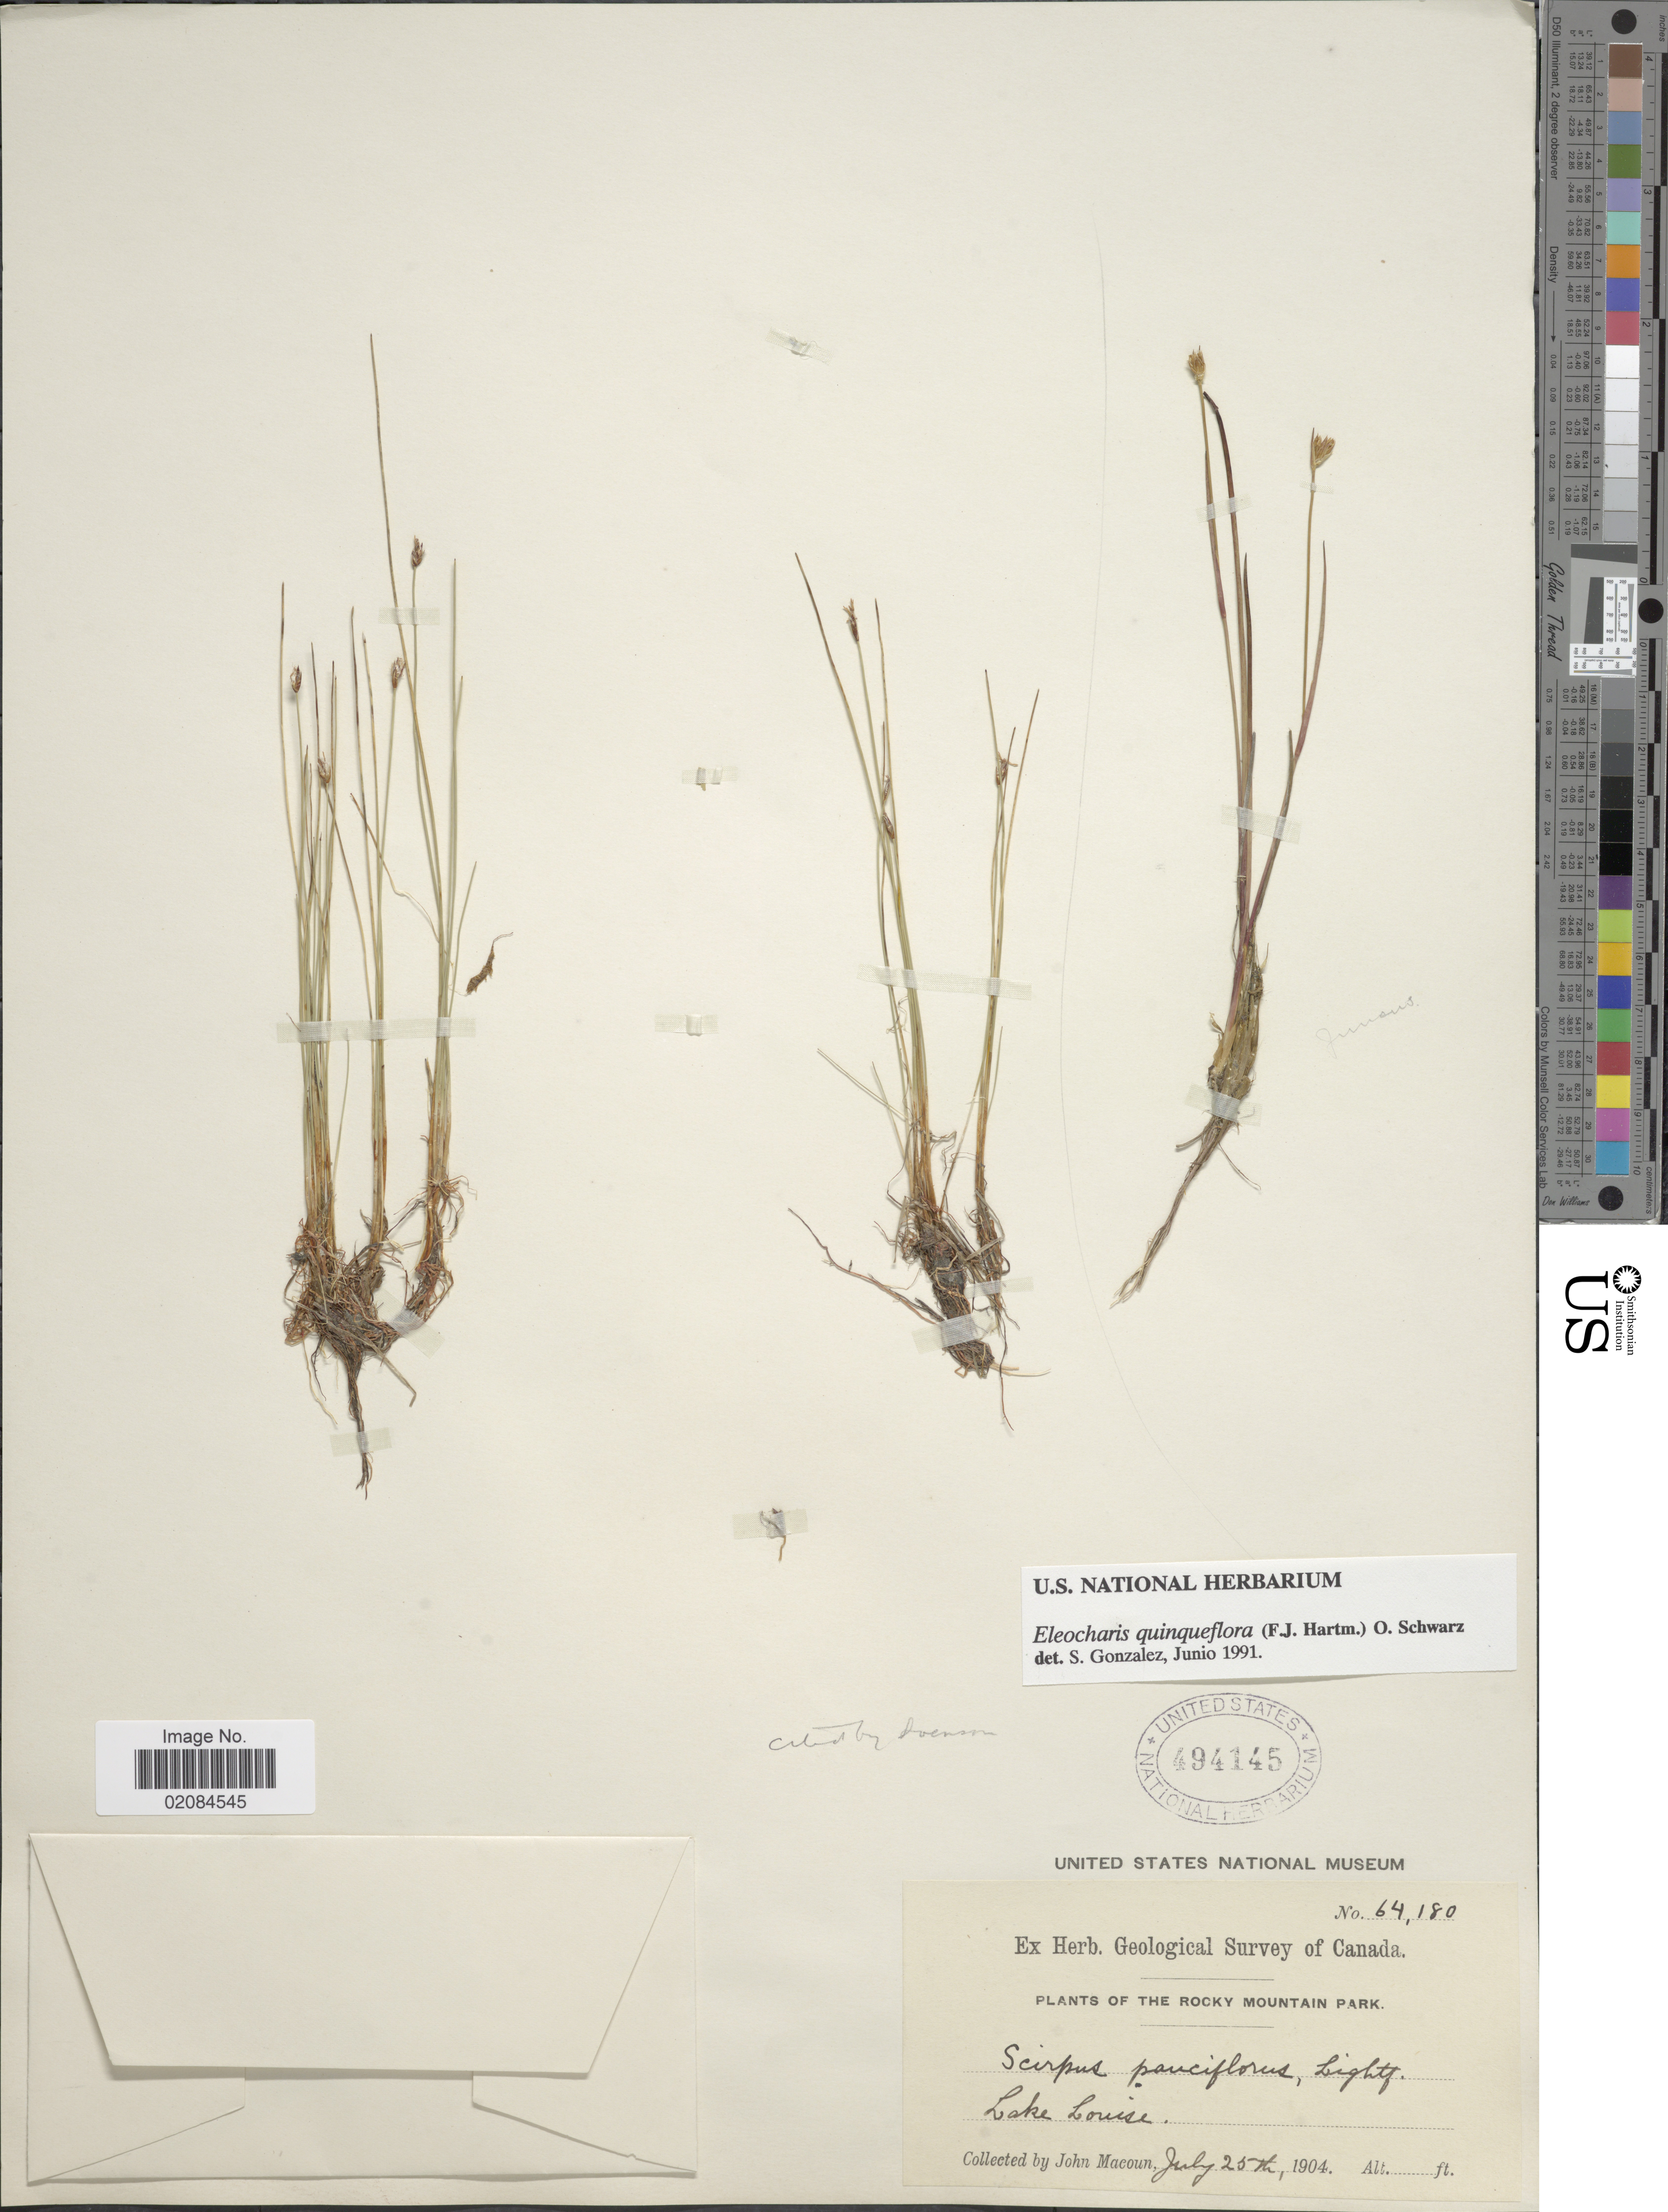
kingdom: Plantae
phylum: Tracheophyta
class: Liliopsida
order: Poales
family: Cyperaceae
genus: Eleocharis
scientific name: Eleocharis quinqueflora subsp. fernaldii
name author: (Svenson) Hultén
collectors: J. Macoun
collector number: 64180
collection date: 1904-07-25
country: Canada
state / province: Alberta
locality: Rocky Mountain Park, Lake Louise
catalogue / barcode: US 494145